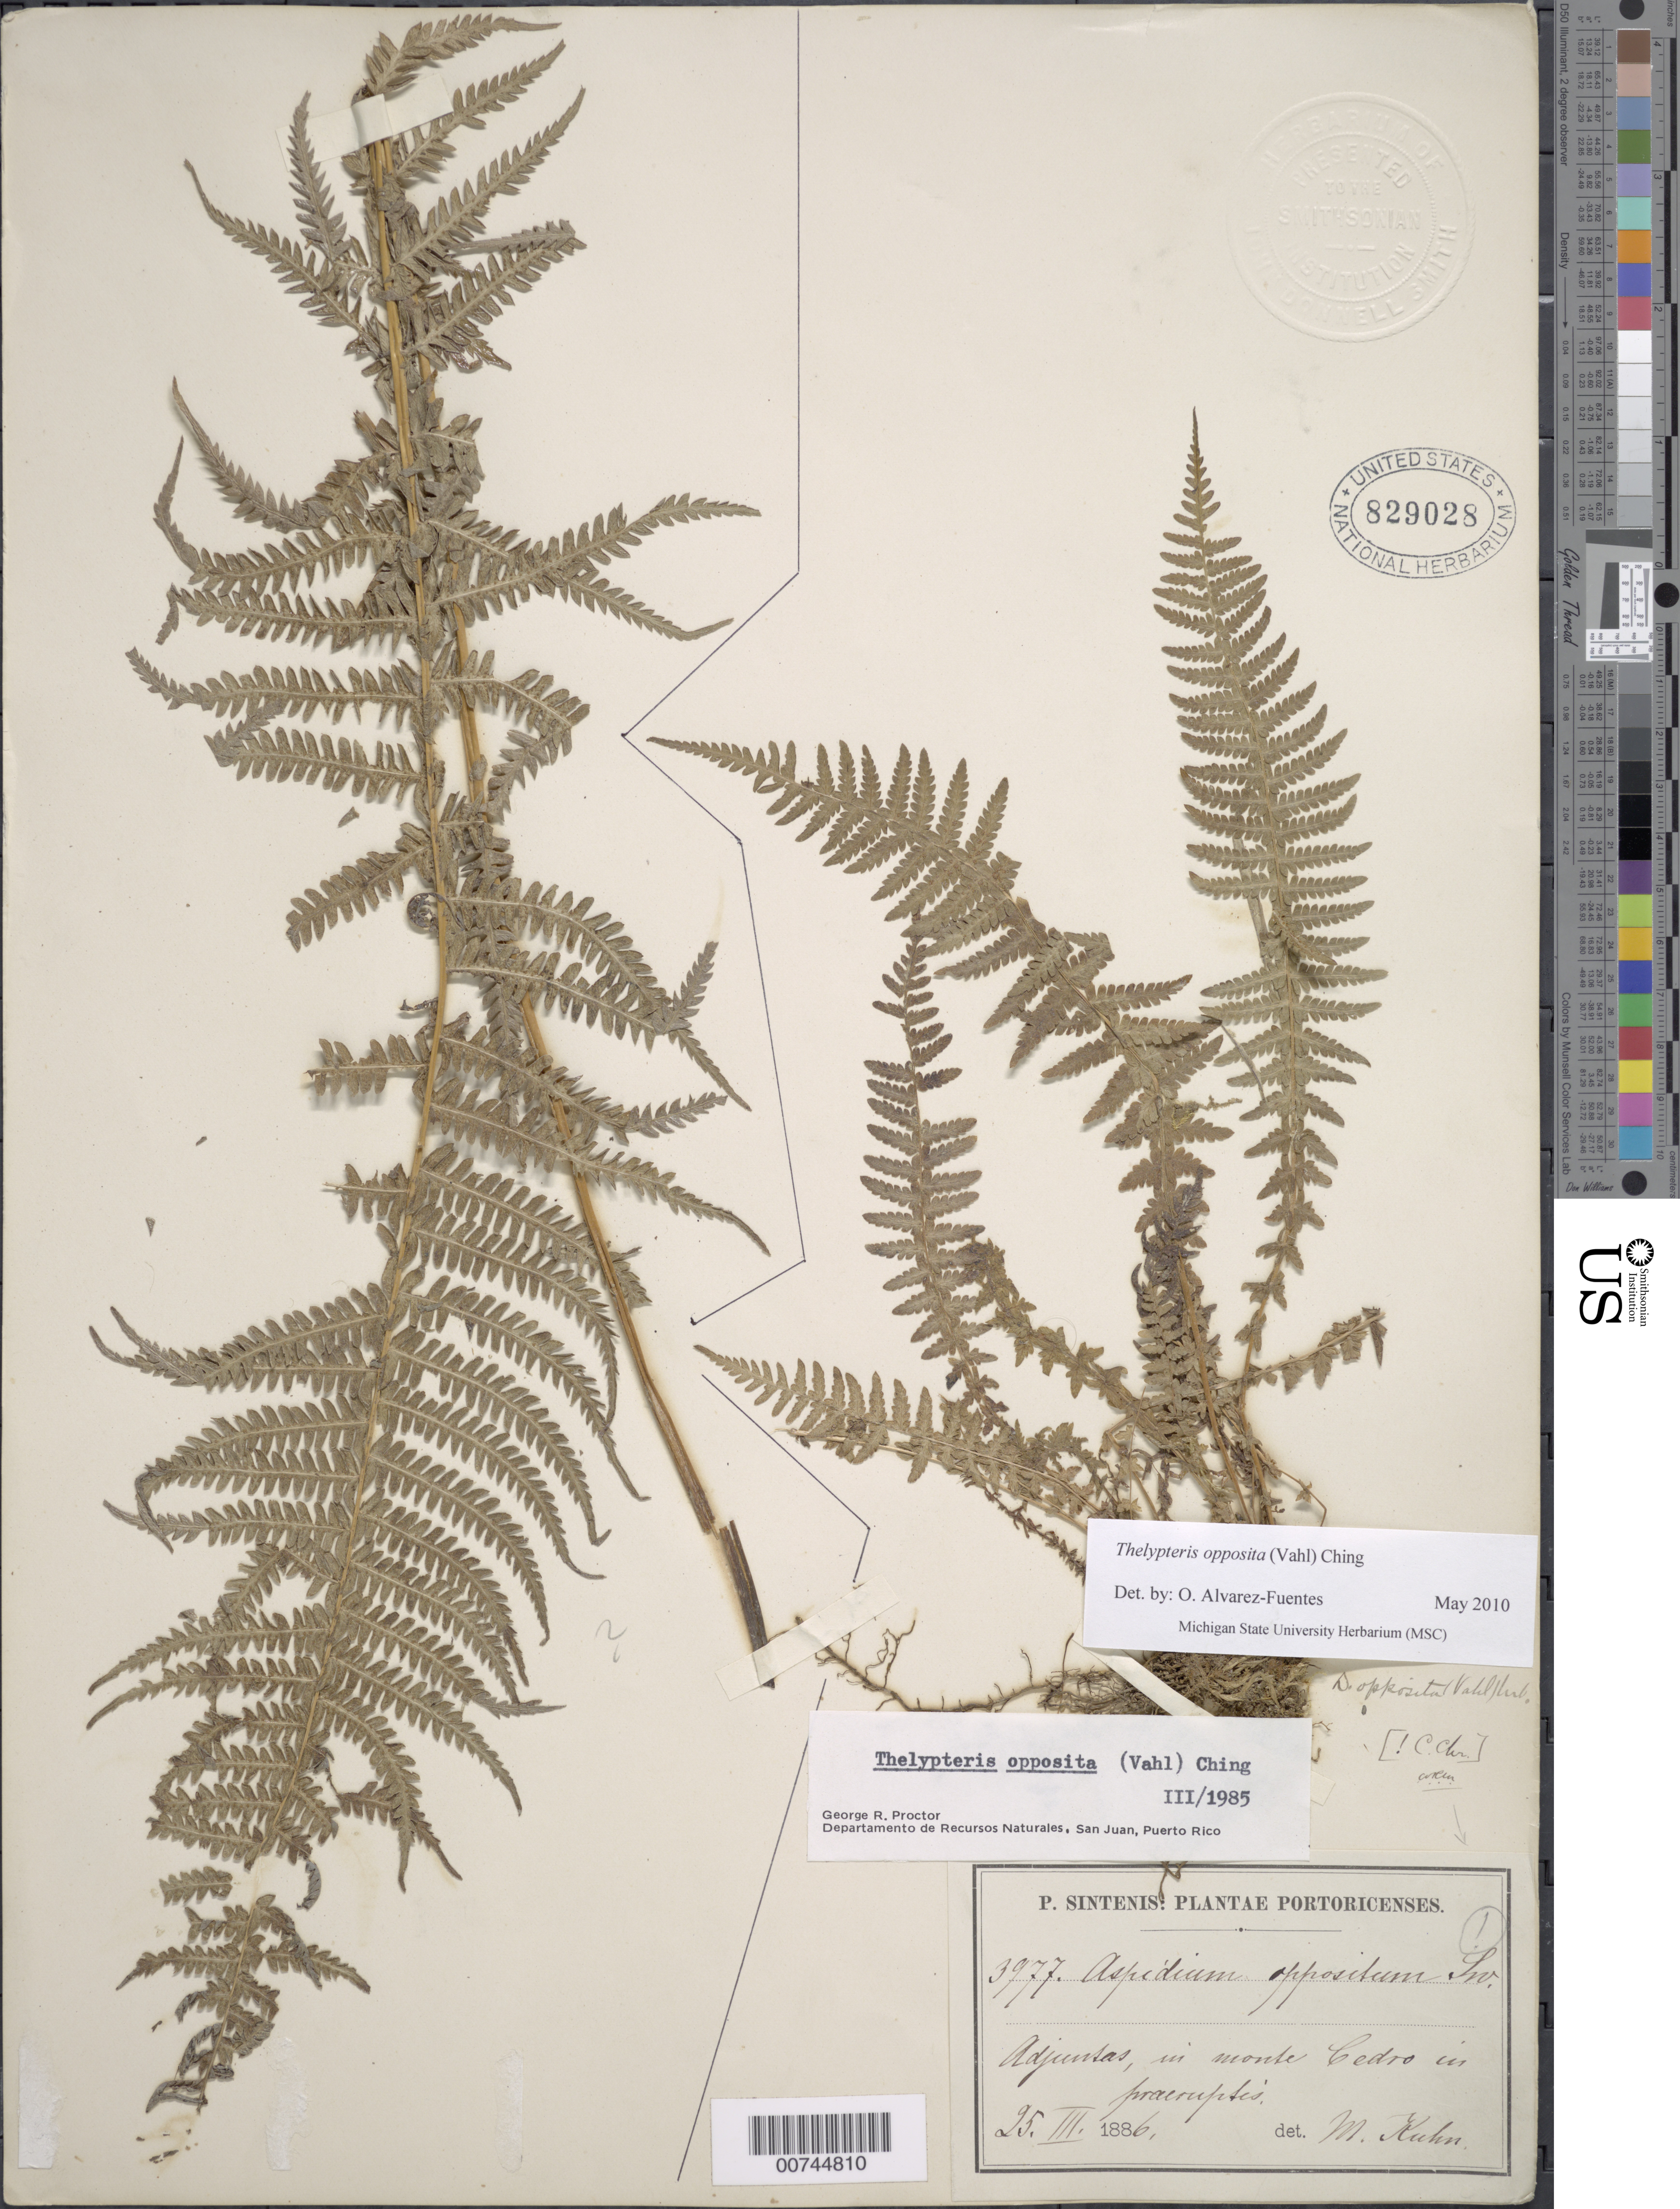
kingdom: Plantae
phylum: Tracheophyta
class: Polypodiopsida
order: Polypodiales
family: Thelypteridaceae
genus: Amauropelta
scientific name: Amauropelta opposita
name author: (Vahl) Pic. Serm.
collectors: P. Sintenis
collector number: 3977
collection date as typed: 25 Mar 1886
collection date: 1886-03-25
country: Puerto Rico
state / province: Adjuntas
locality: Adjuntas, in monte Cedro in praeruptis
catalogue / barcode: US 829028